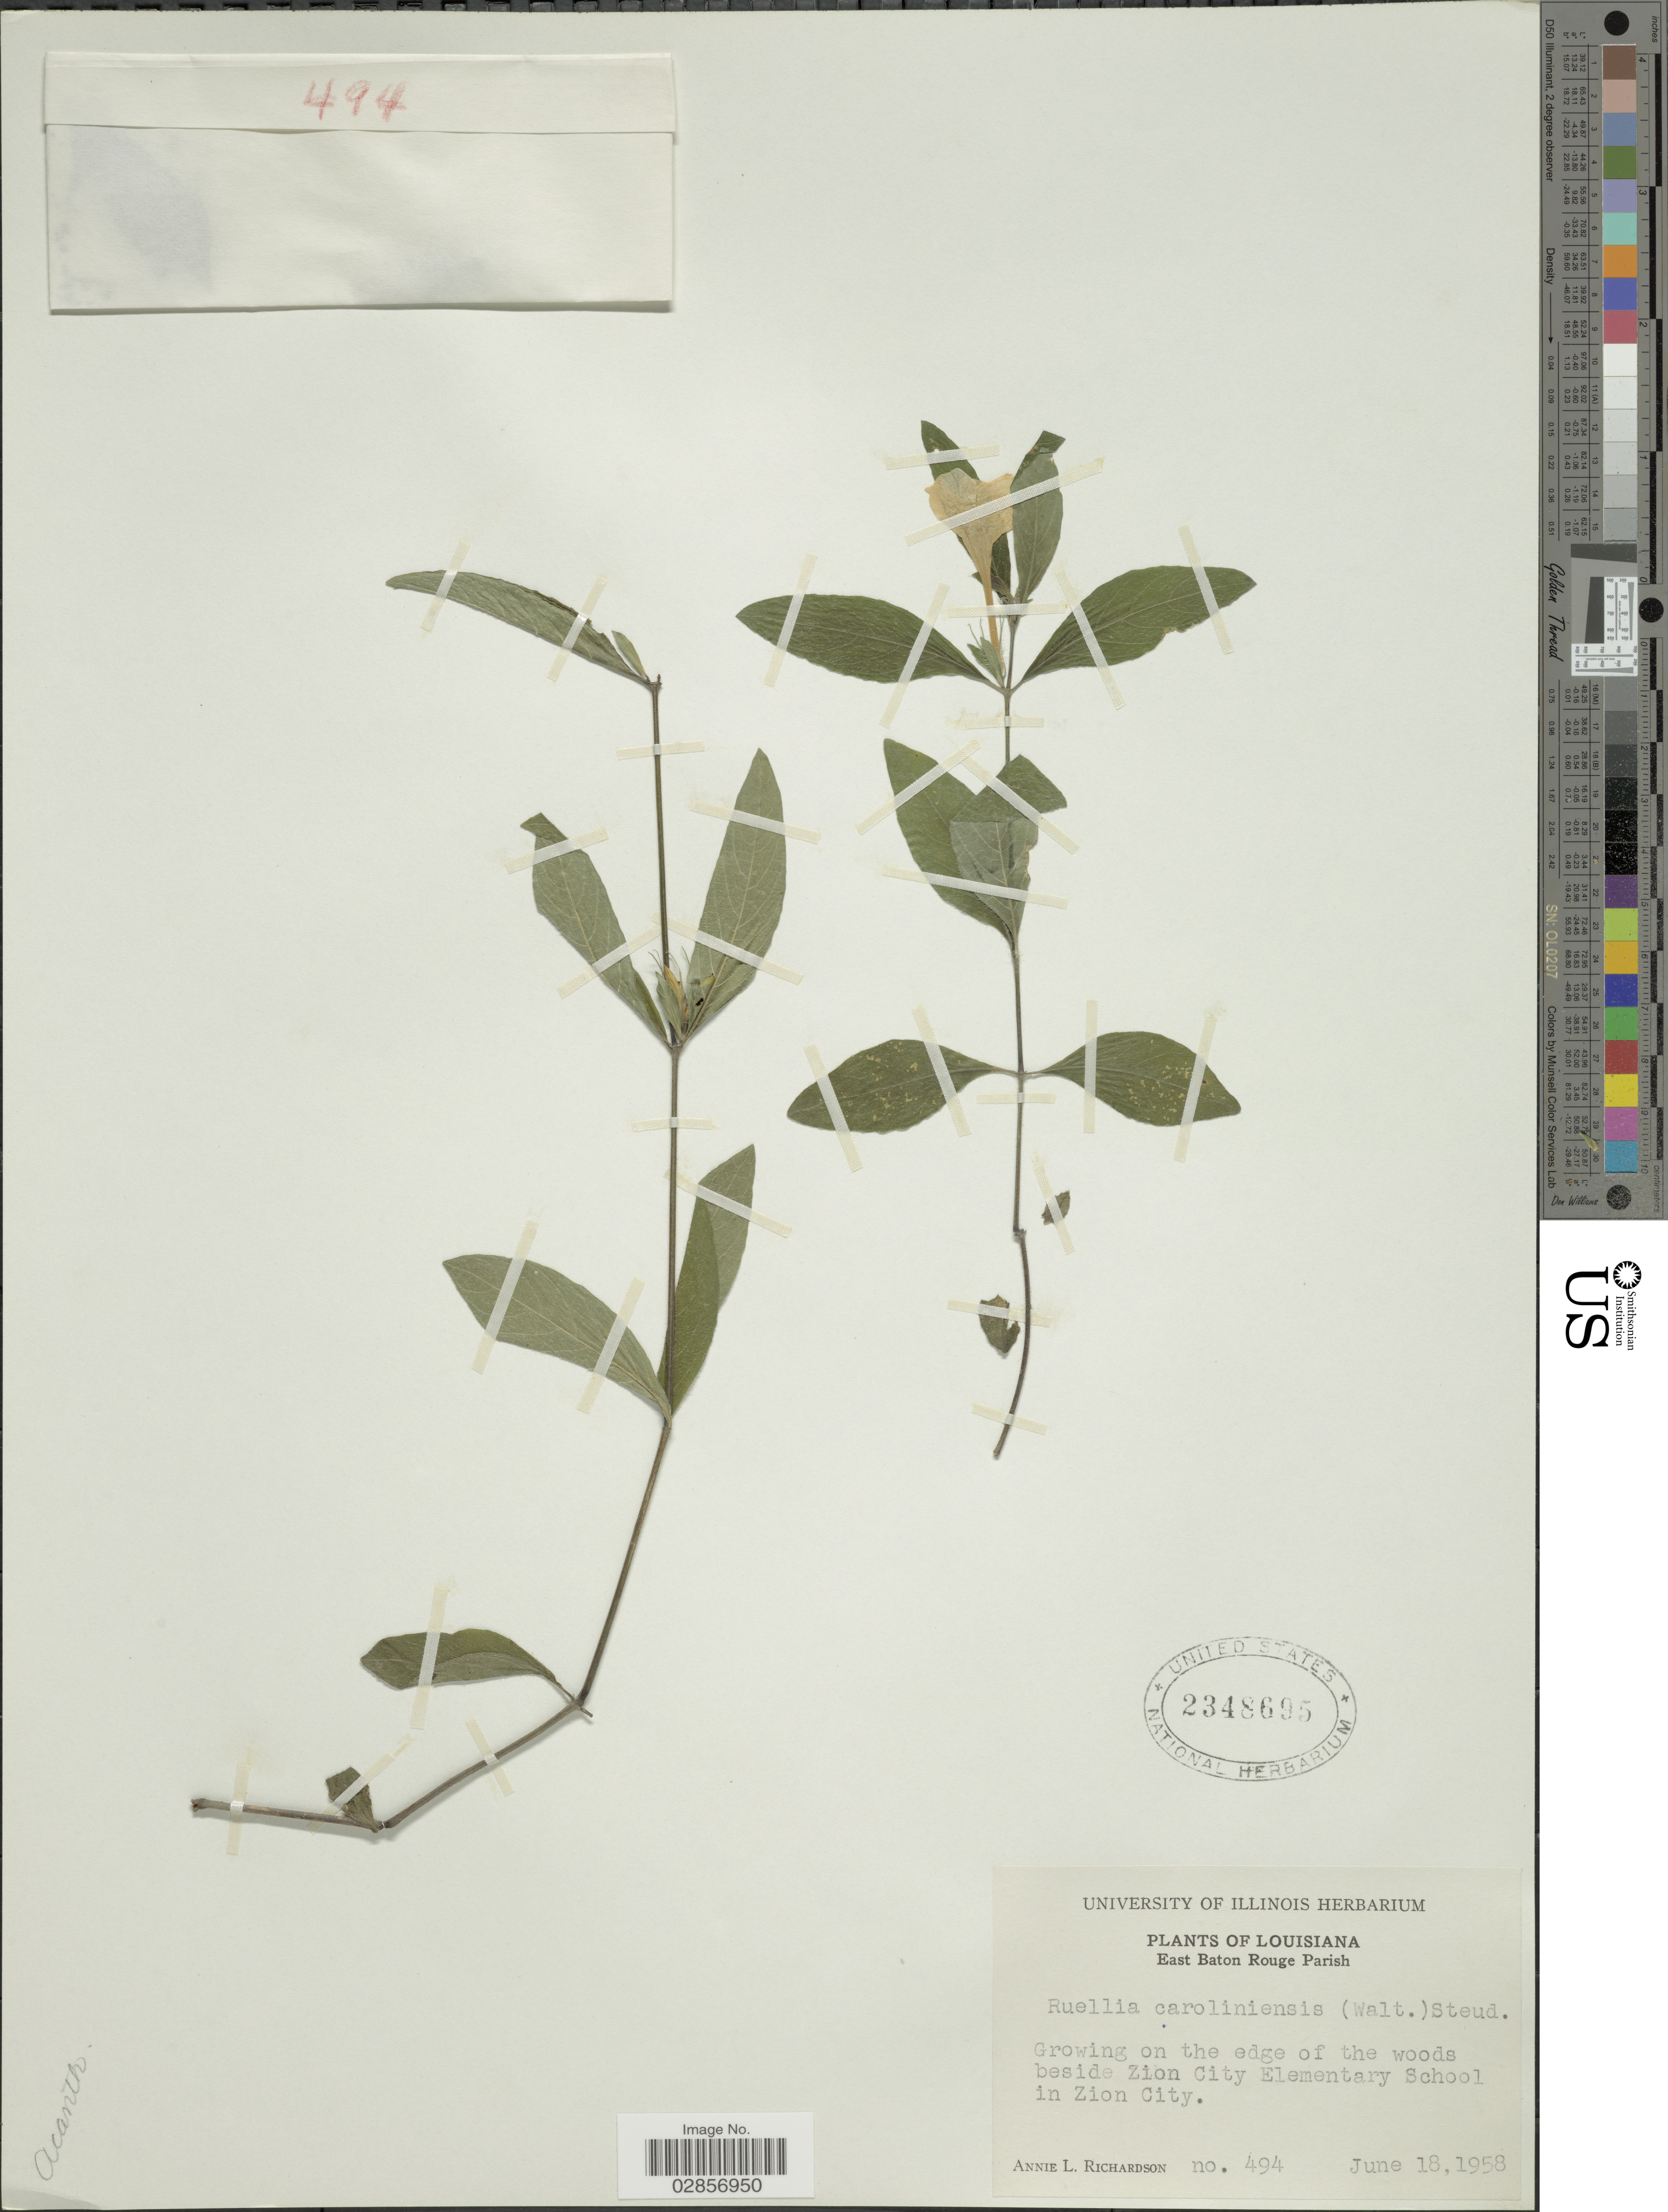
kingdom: Plantae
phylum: Tracheophyta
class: Magnoliopsida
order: Lamiales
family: Acanthaceae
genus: Ruellia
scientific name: Ruellia caroliniensis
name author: (J.F. Gmel.) Steud.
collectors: A. L. Richardson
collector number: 494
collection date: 1958-06-18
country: United States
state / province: Louisiana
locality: East Baton Rouge Parish. Growing on the edge of the woods beside Zion City Elementary School in Zion City.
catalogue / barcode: US 2348695